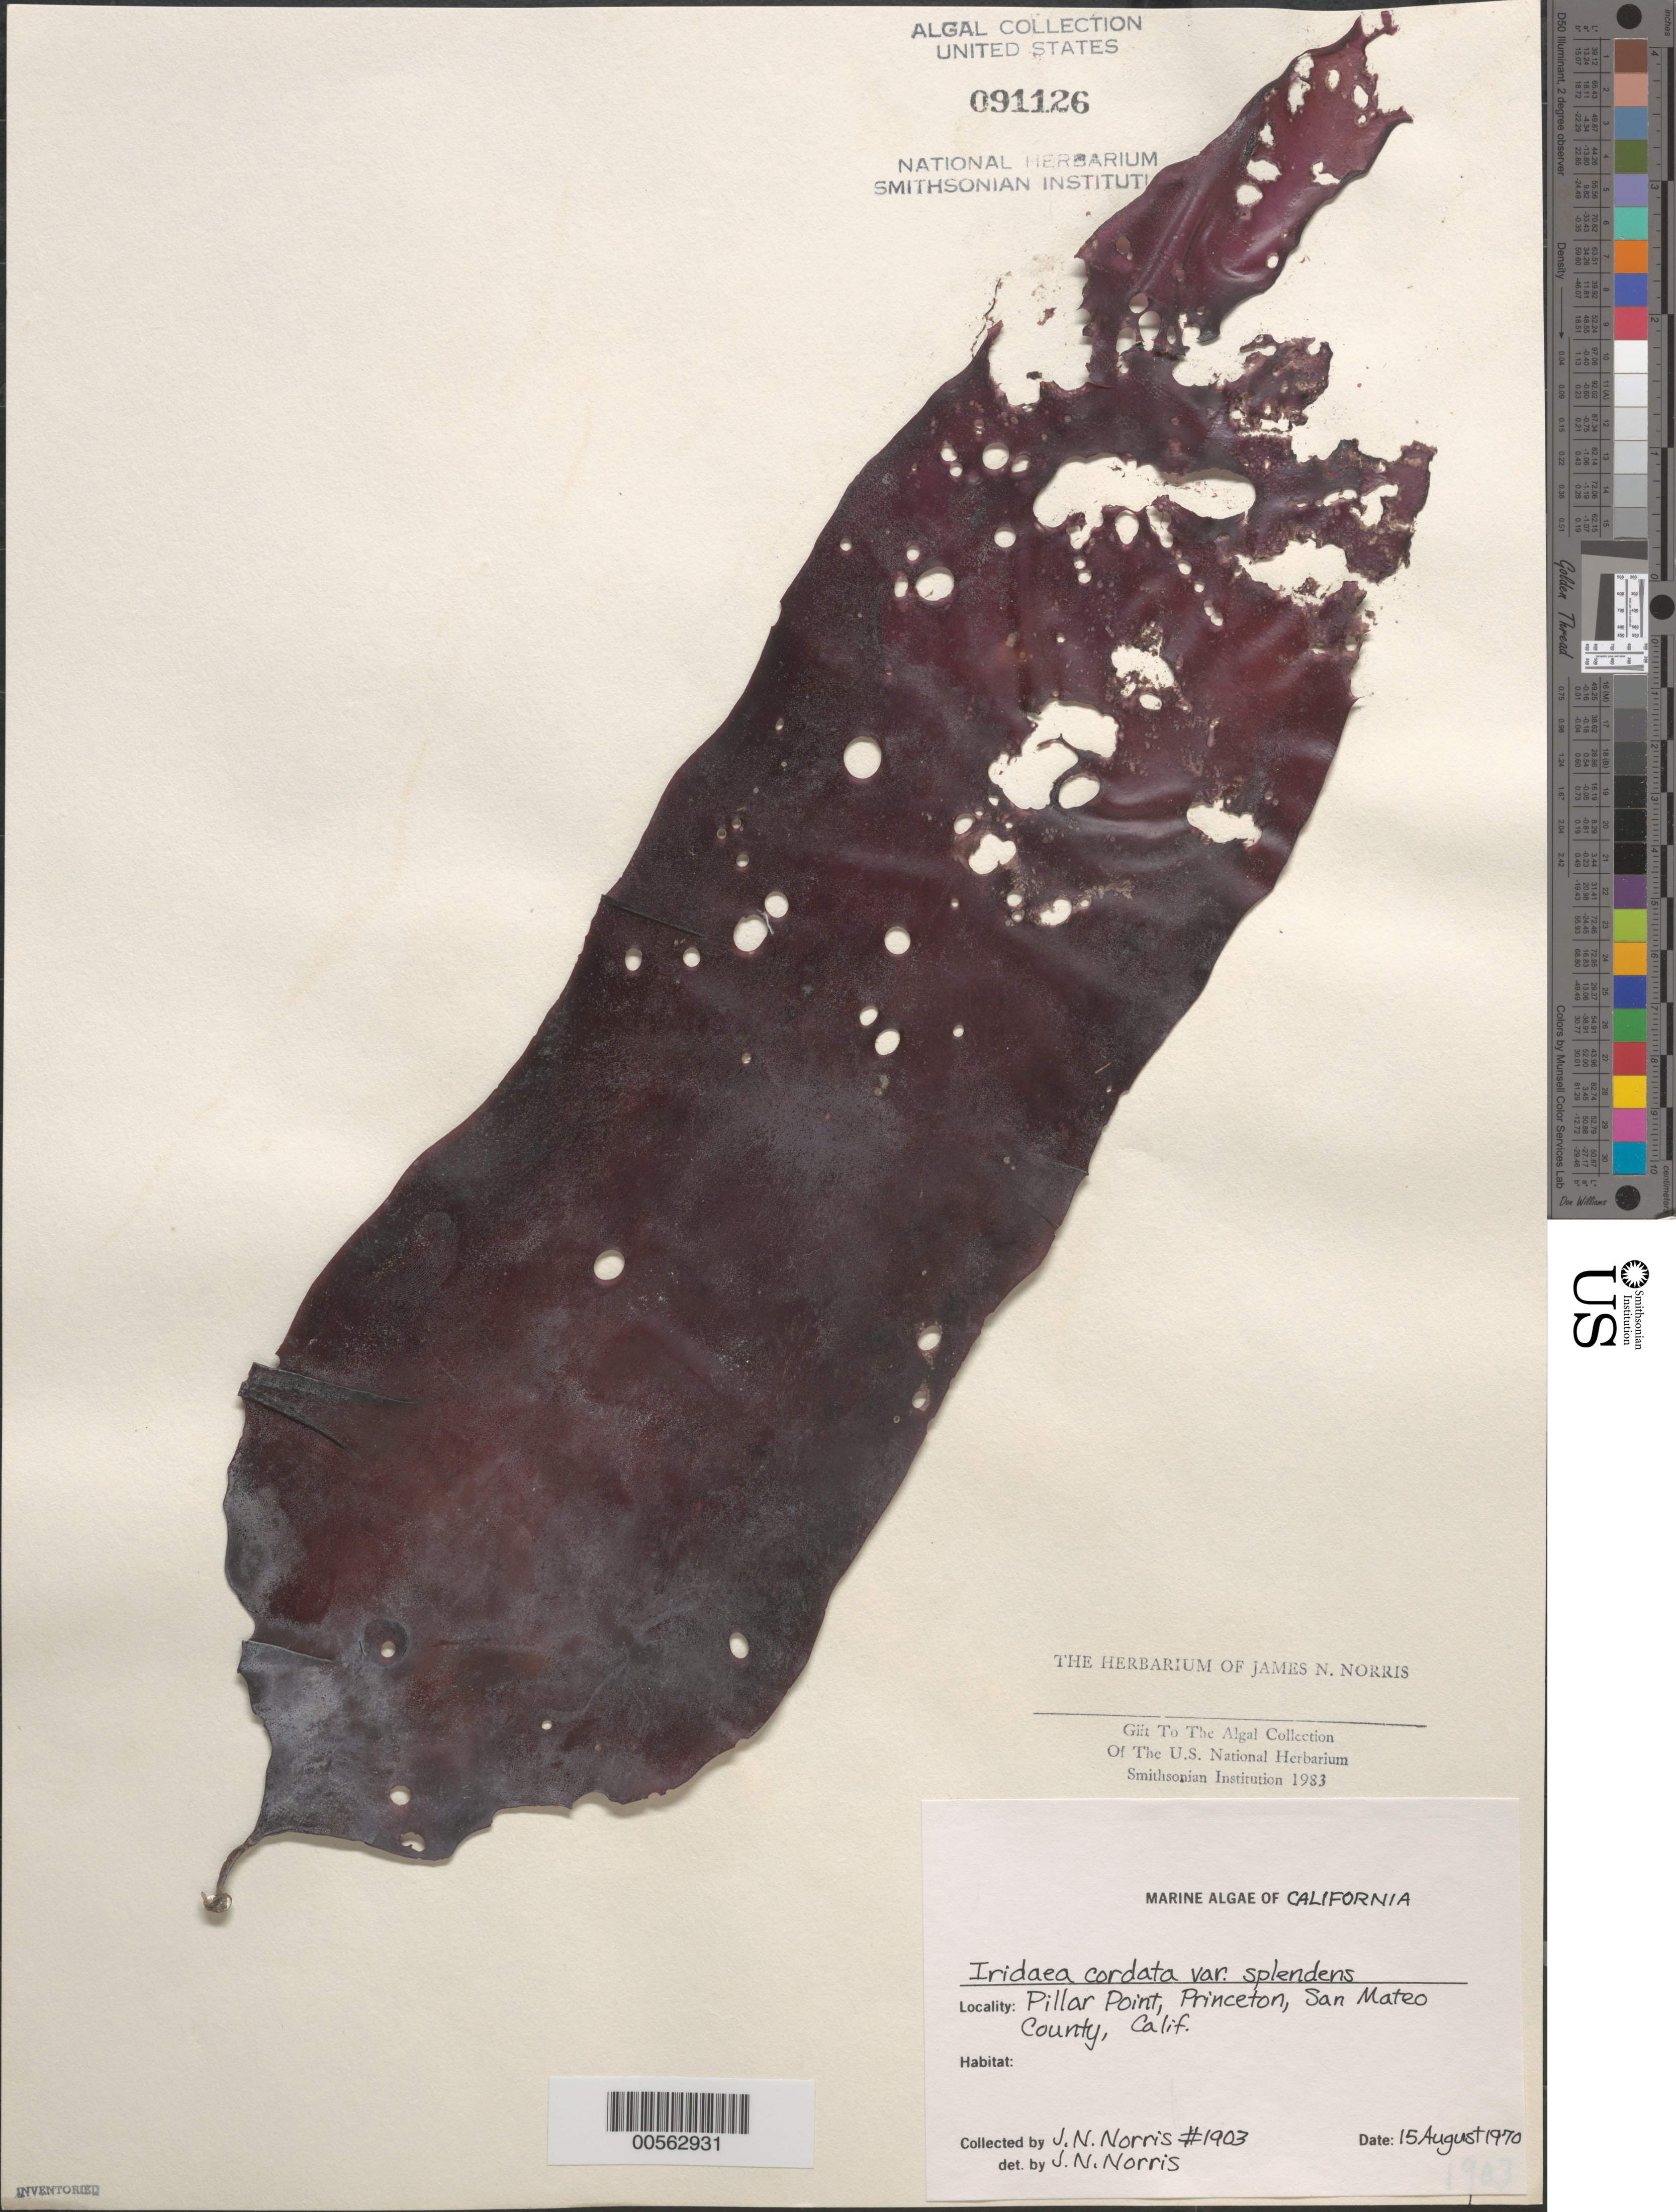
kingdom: Plantae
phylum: Rhodophyta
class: Florideophyceae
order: Gigartinales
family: Gigartinaceae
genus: Iridaea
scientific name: Iridaea cordata var. splendens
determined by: Norris, James N.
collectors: J. N. Norris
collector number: JN-1903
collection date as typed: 15 Aug 1970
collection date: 1970-08-15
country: United States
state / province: California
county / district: San Mateo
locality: Pillar Point, Princeton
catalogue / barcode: US 91126